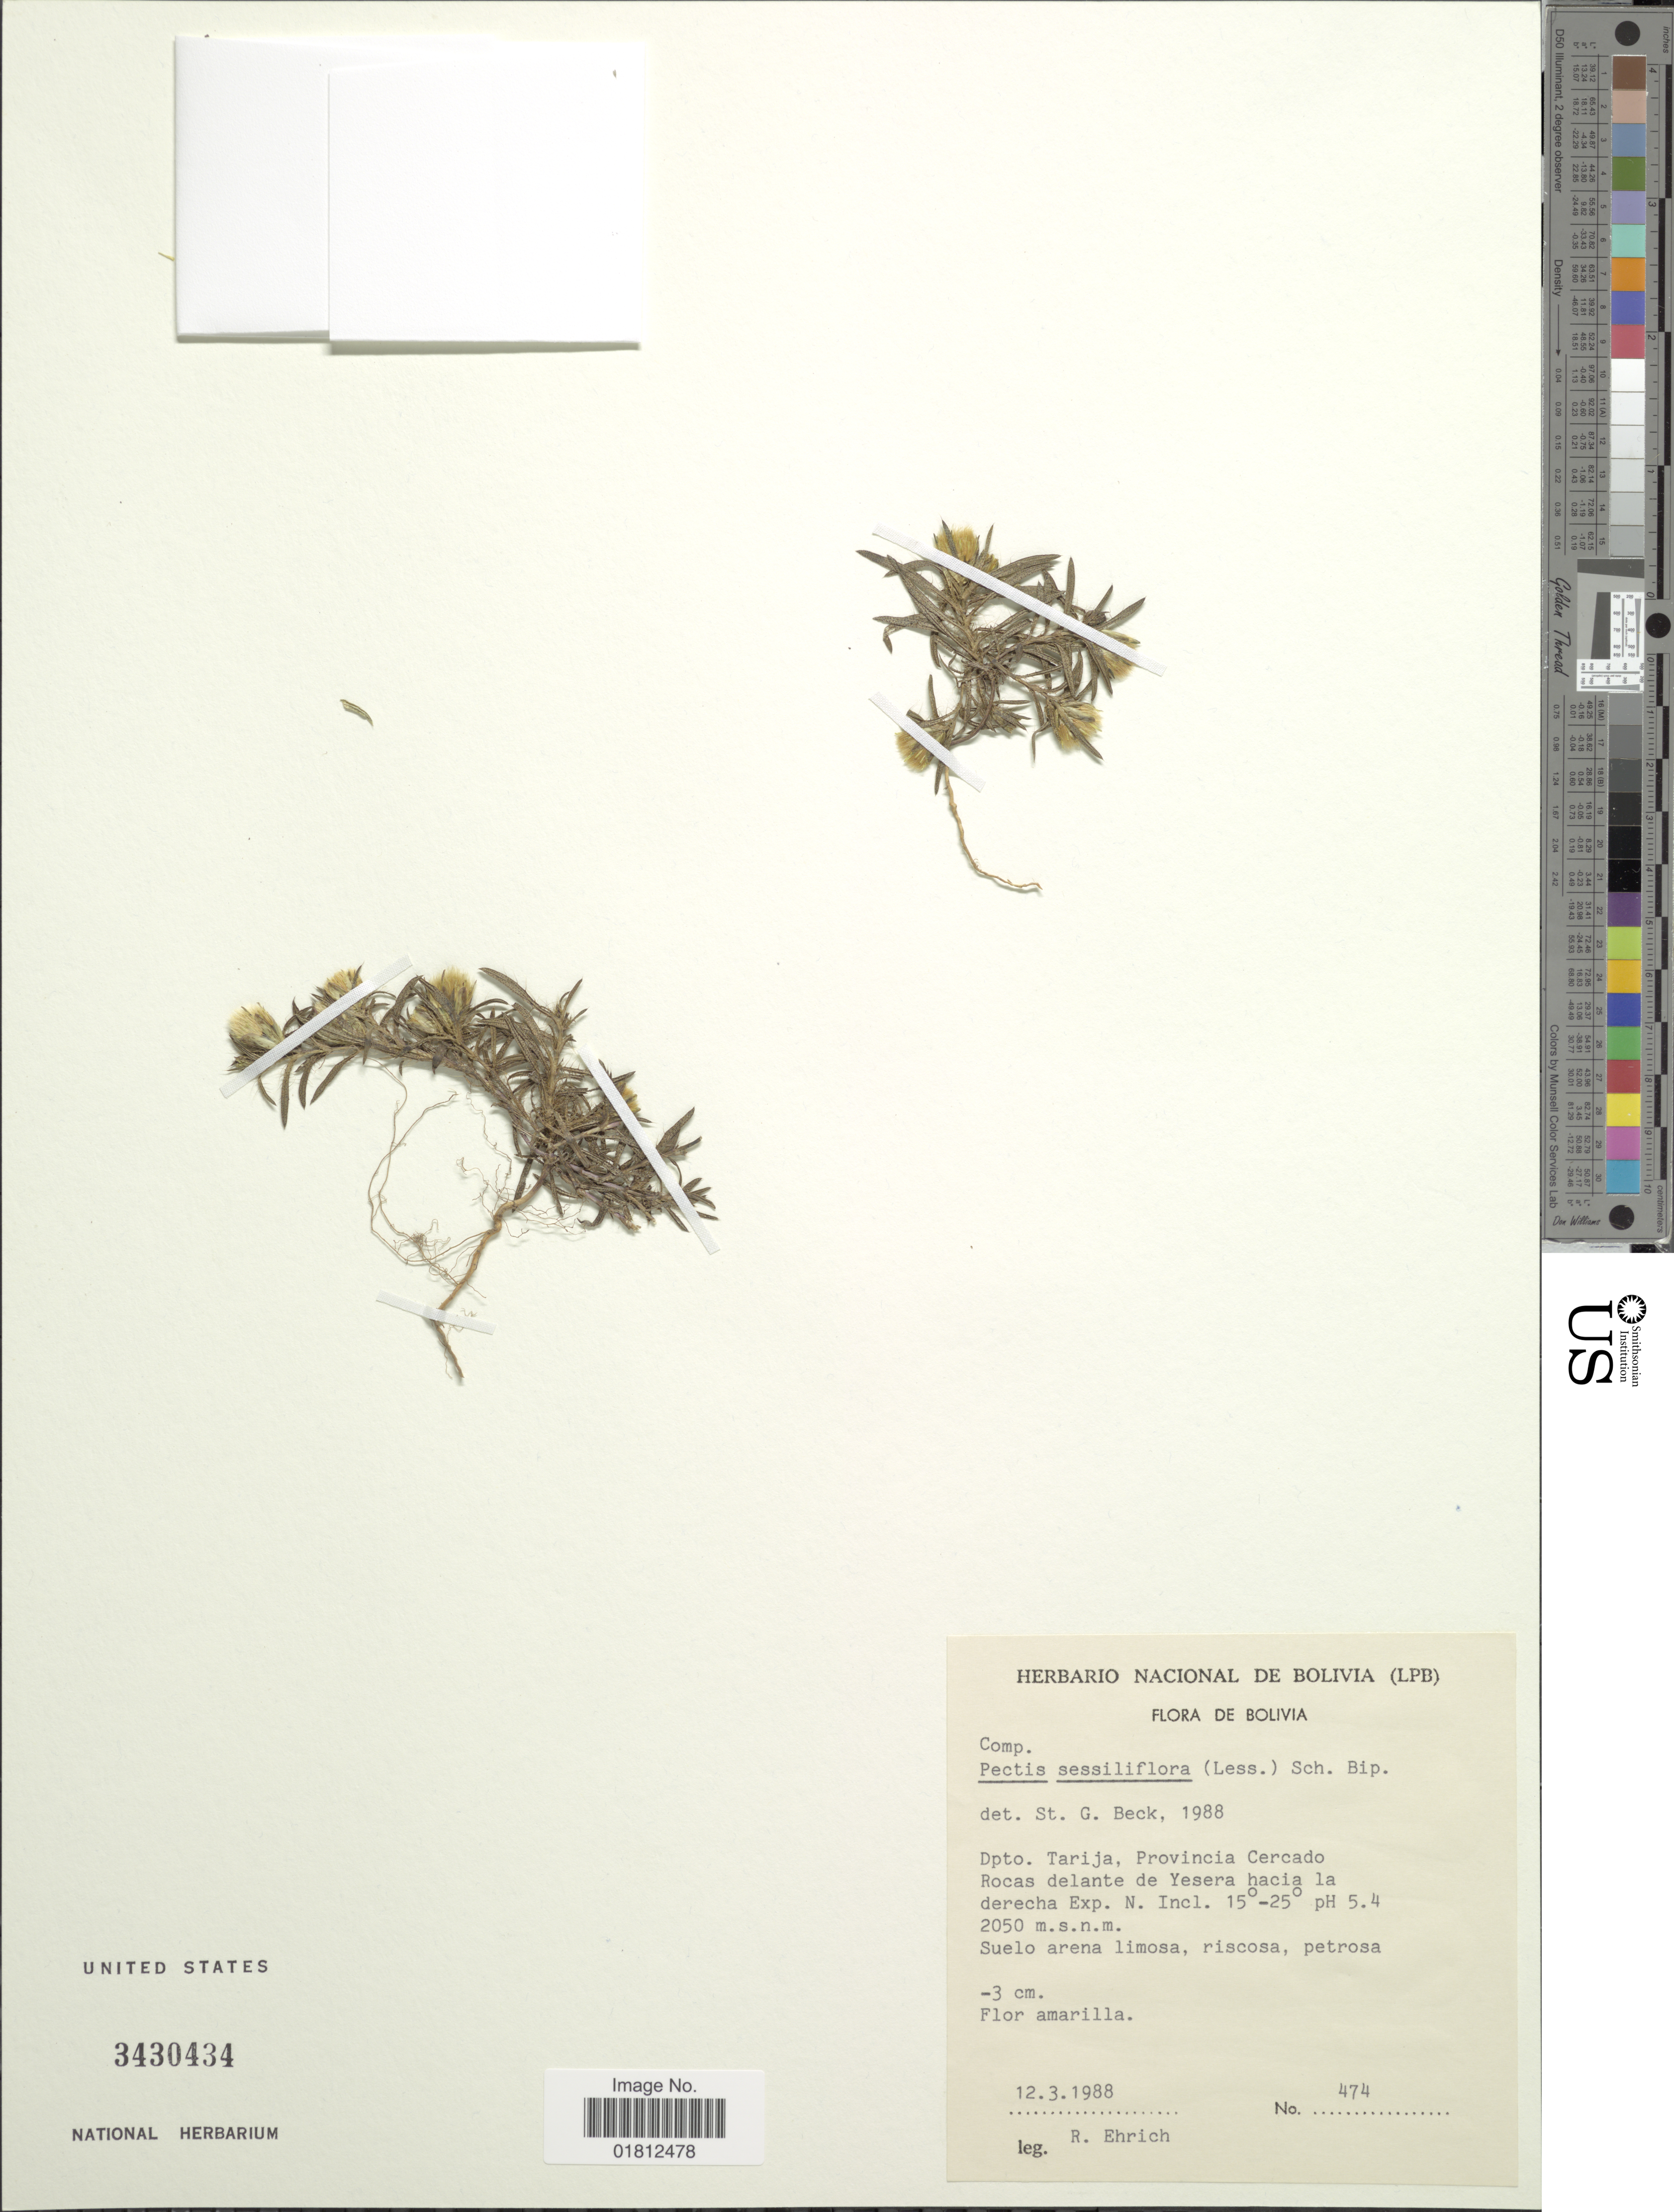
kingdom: Plantae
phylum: Tracheophyta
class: Magnoliopsida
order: Asterales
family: Asteraceae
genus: Pectis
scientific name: Pectis sessiliflora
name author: (Less.) Sch. Bip.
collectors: R. Ehrich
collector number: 474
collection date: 1988-03-12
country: Bolivia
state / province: Tarija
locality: Provincia Cercado Rocas delante de Yesera hacia la dereche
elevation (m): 2050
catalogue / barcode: US 3430434